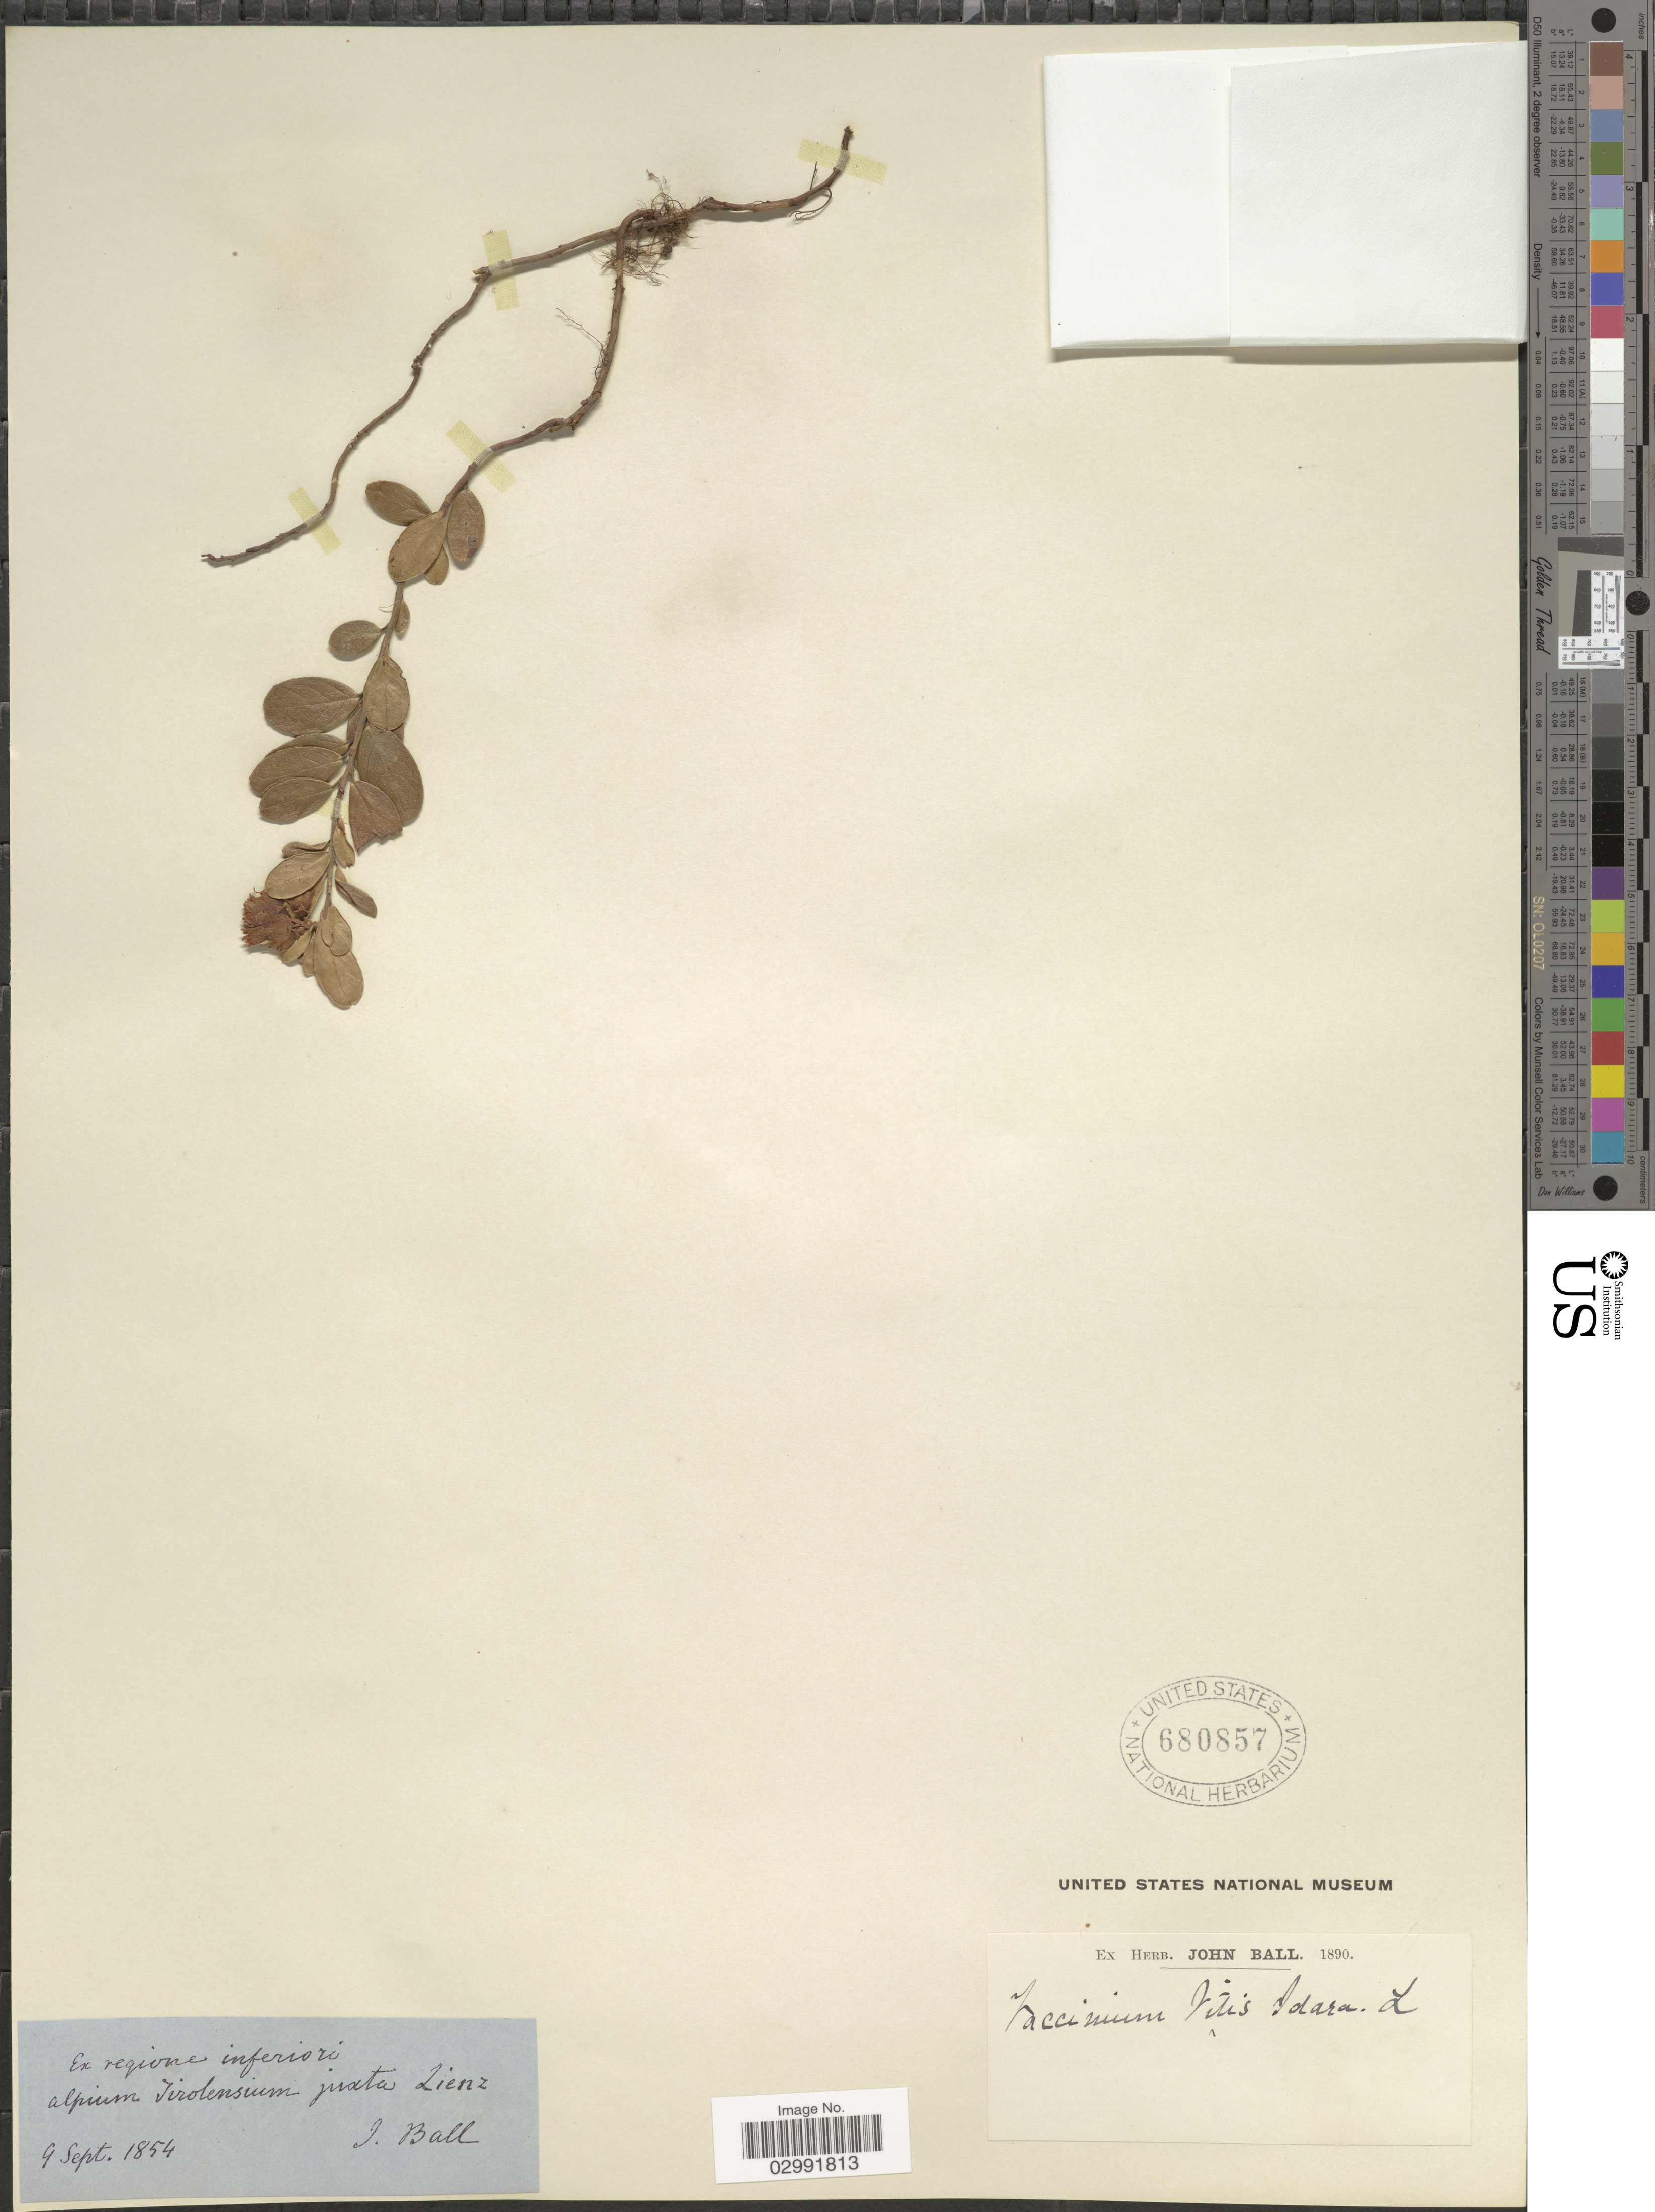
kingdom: Plantae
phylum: Tracheophyta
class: Magnoliopsida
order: Ericales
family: Ericaceae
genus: Vaccinium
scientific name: Vaccinium vitis-idaea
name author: L.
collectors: J. Ball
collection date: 1854-09-09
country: Austria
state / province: Tirol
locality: Ex regione inferiori alpium Tirolensium juxta Lienz.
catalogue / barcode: US 680857